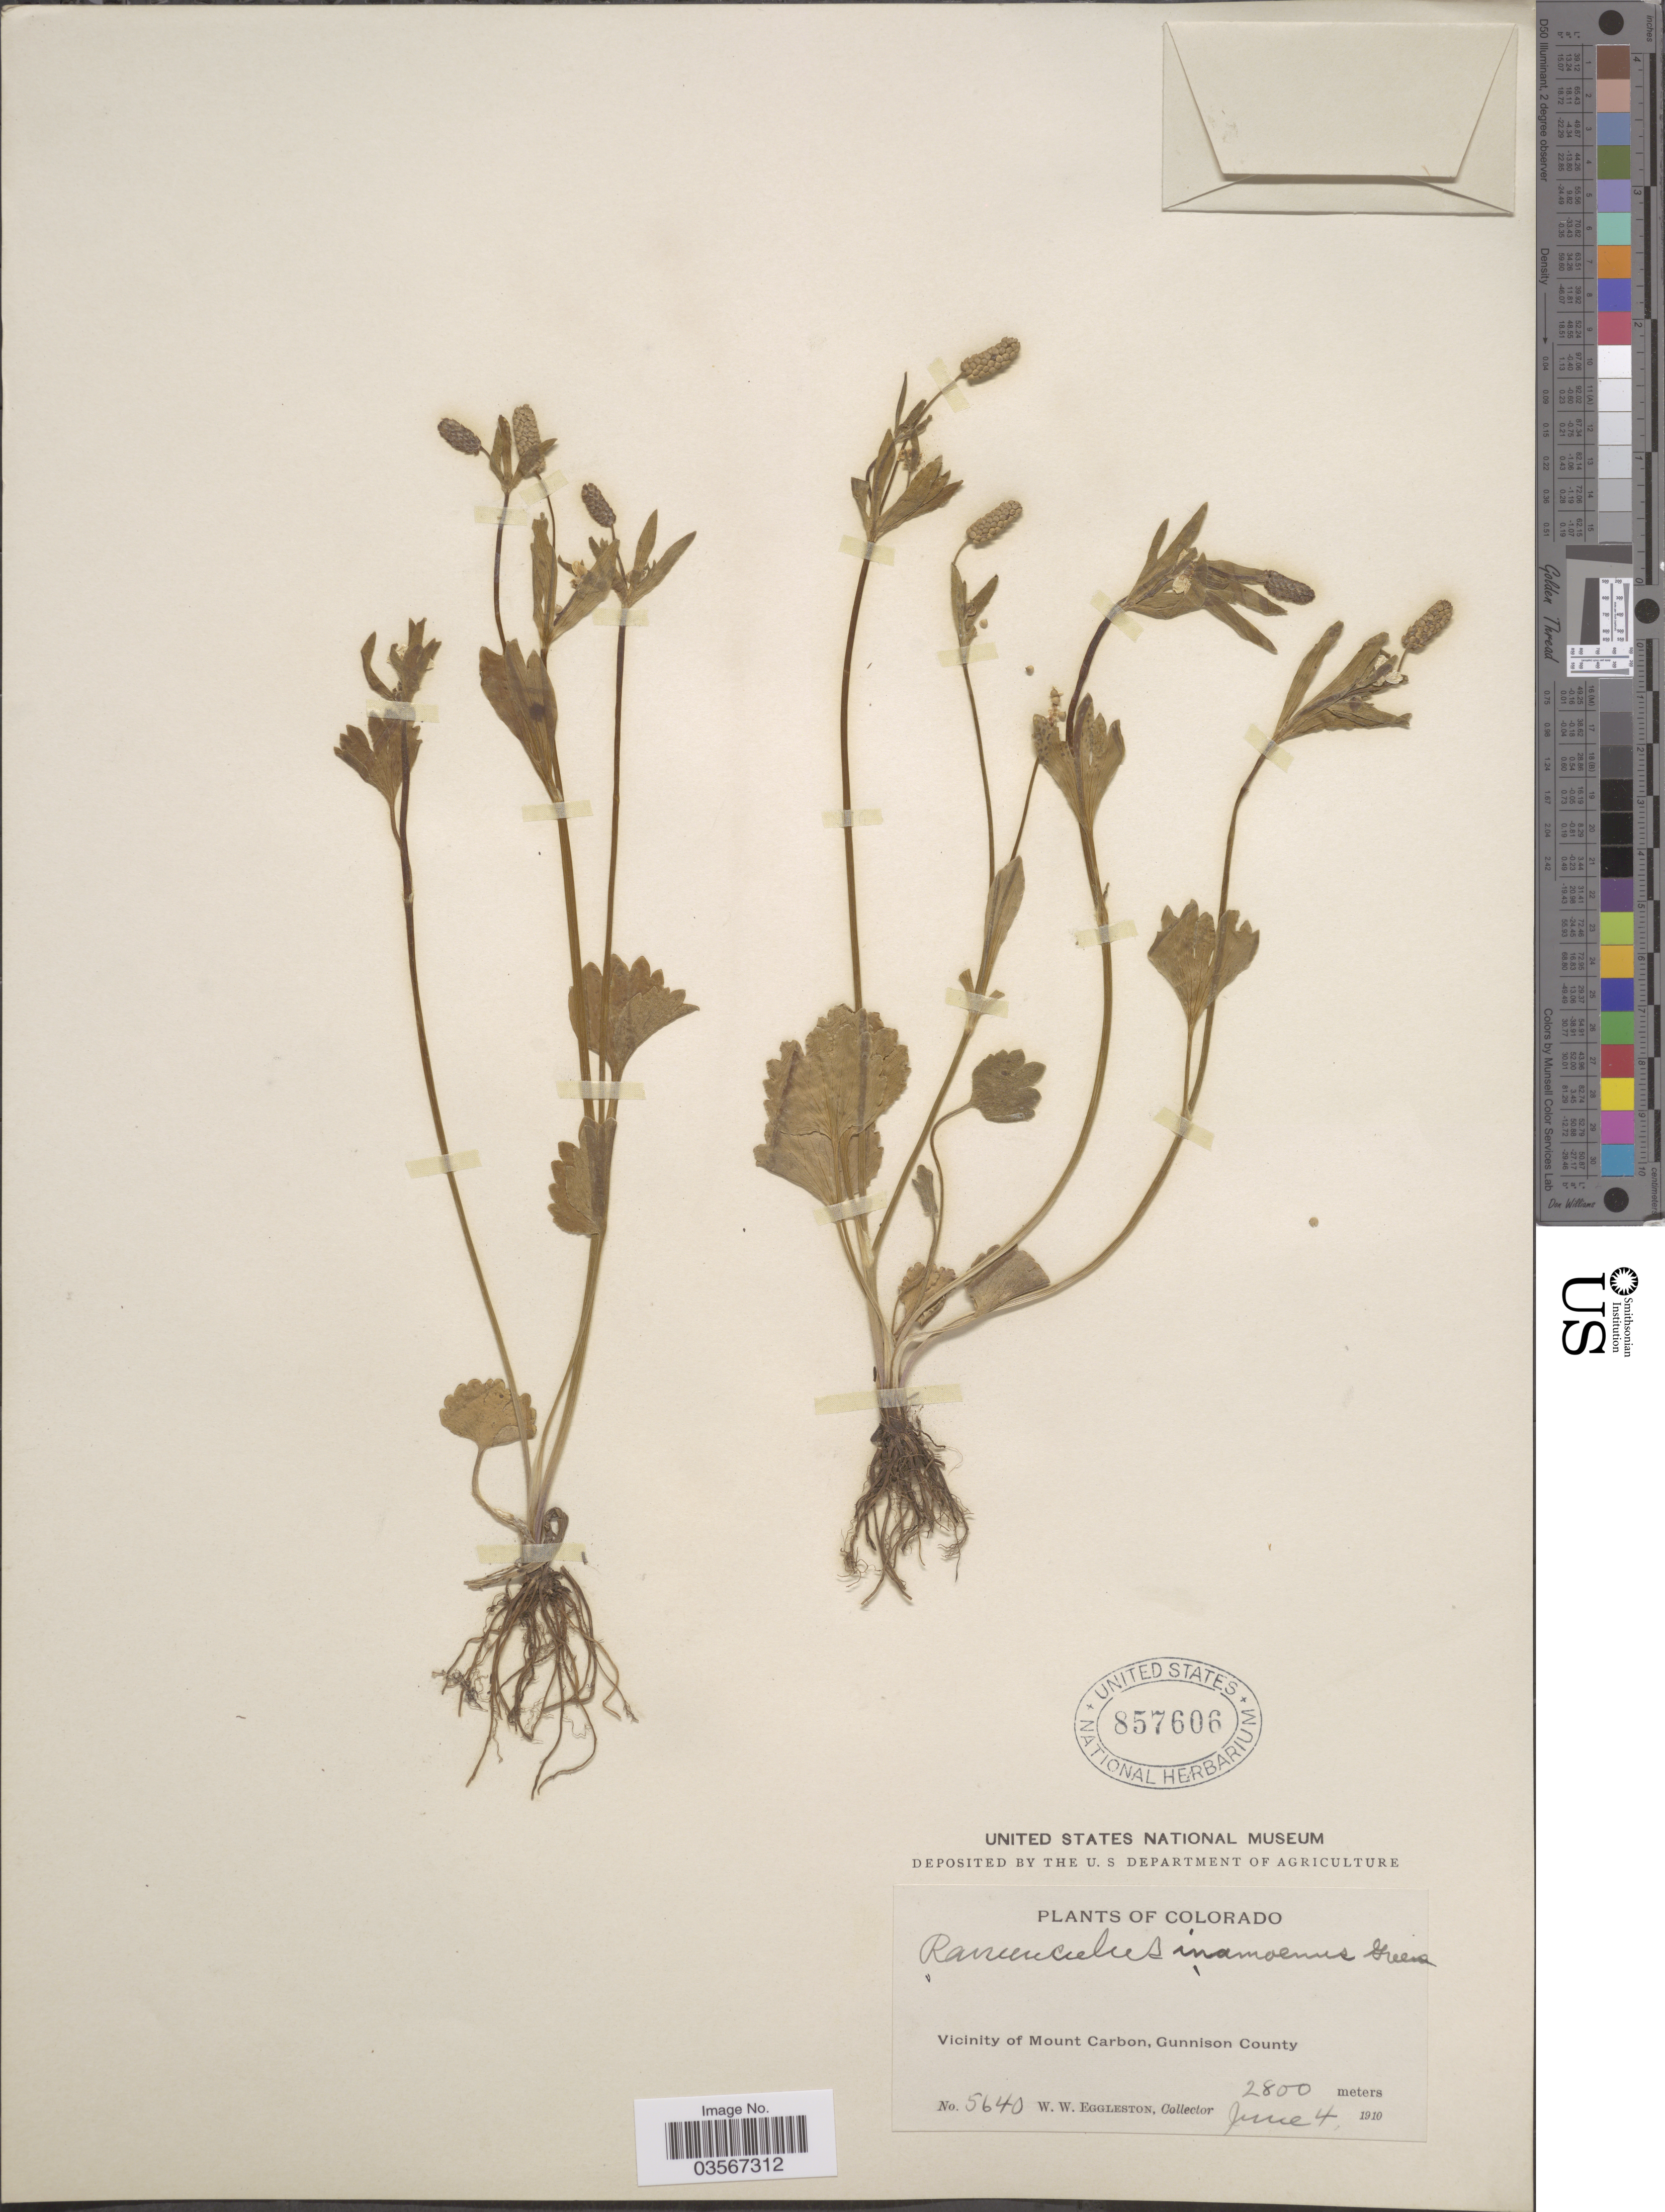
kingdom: Plantae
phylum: Tracheophyta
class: Magnoliopsida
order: Ranunculales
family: Ranunculaceae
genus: Ranunculus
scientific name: Ranunculus inamoenus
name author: Greene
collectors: W. W. Eggleston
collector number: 5640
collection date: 1910-06-04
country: United States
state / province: Colorado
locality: Vicinity of Mount Carbon, Gunnison County.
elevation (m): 2800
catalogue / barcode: US 857606